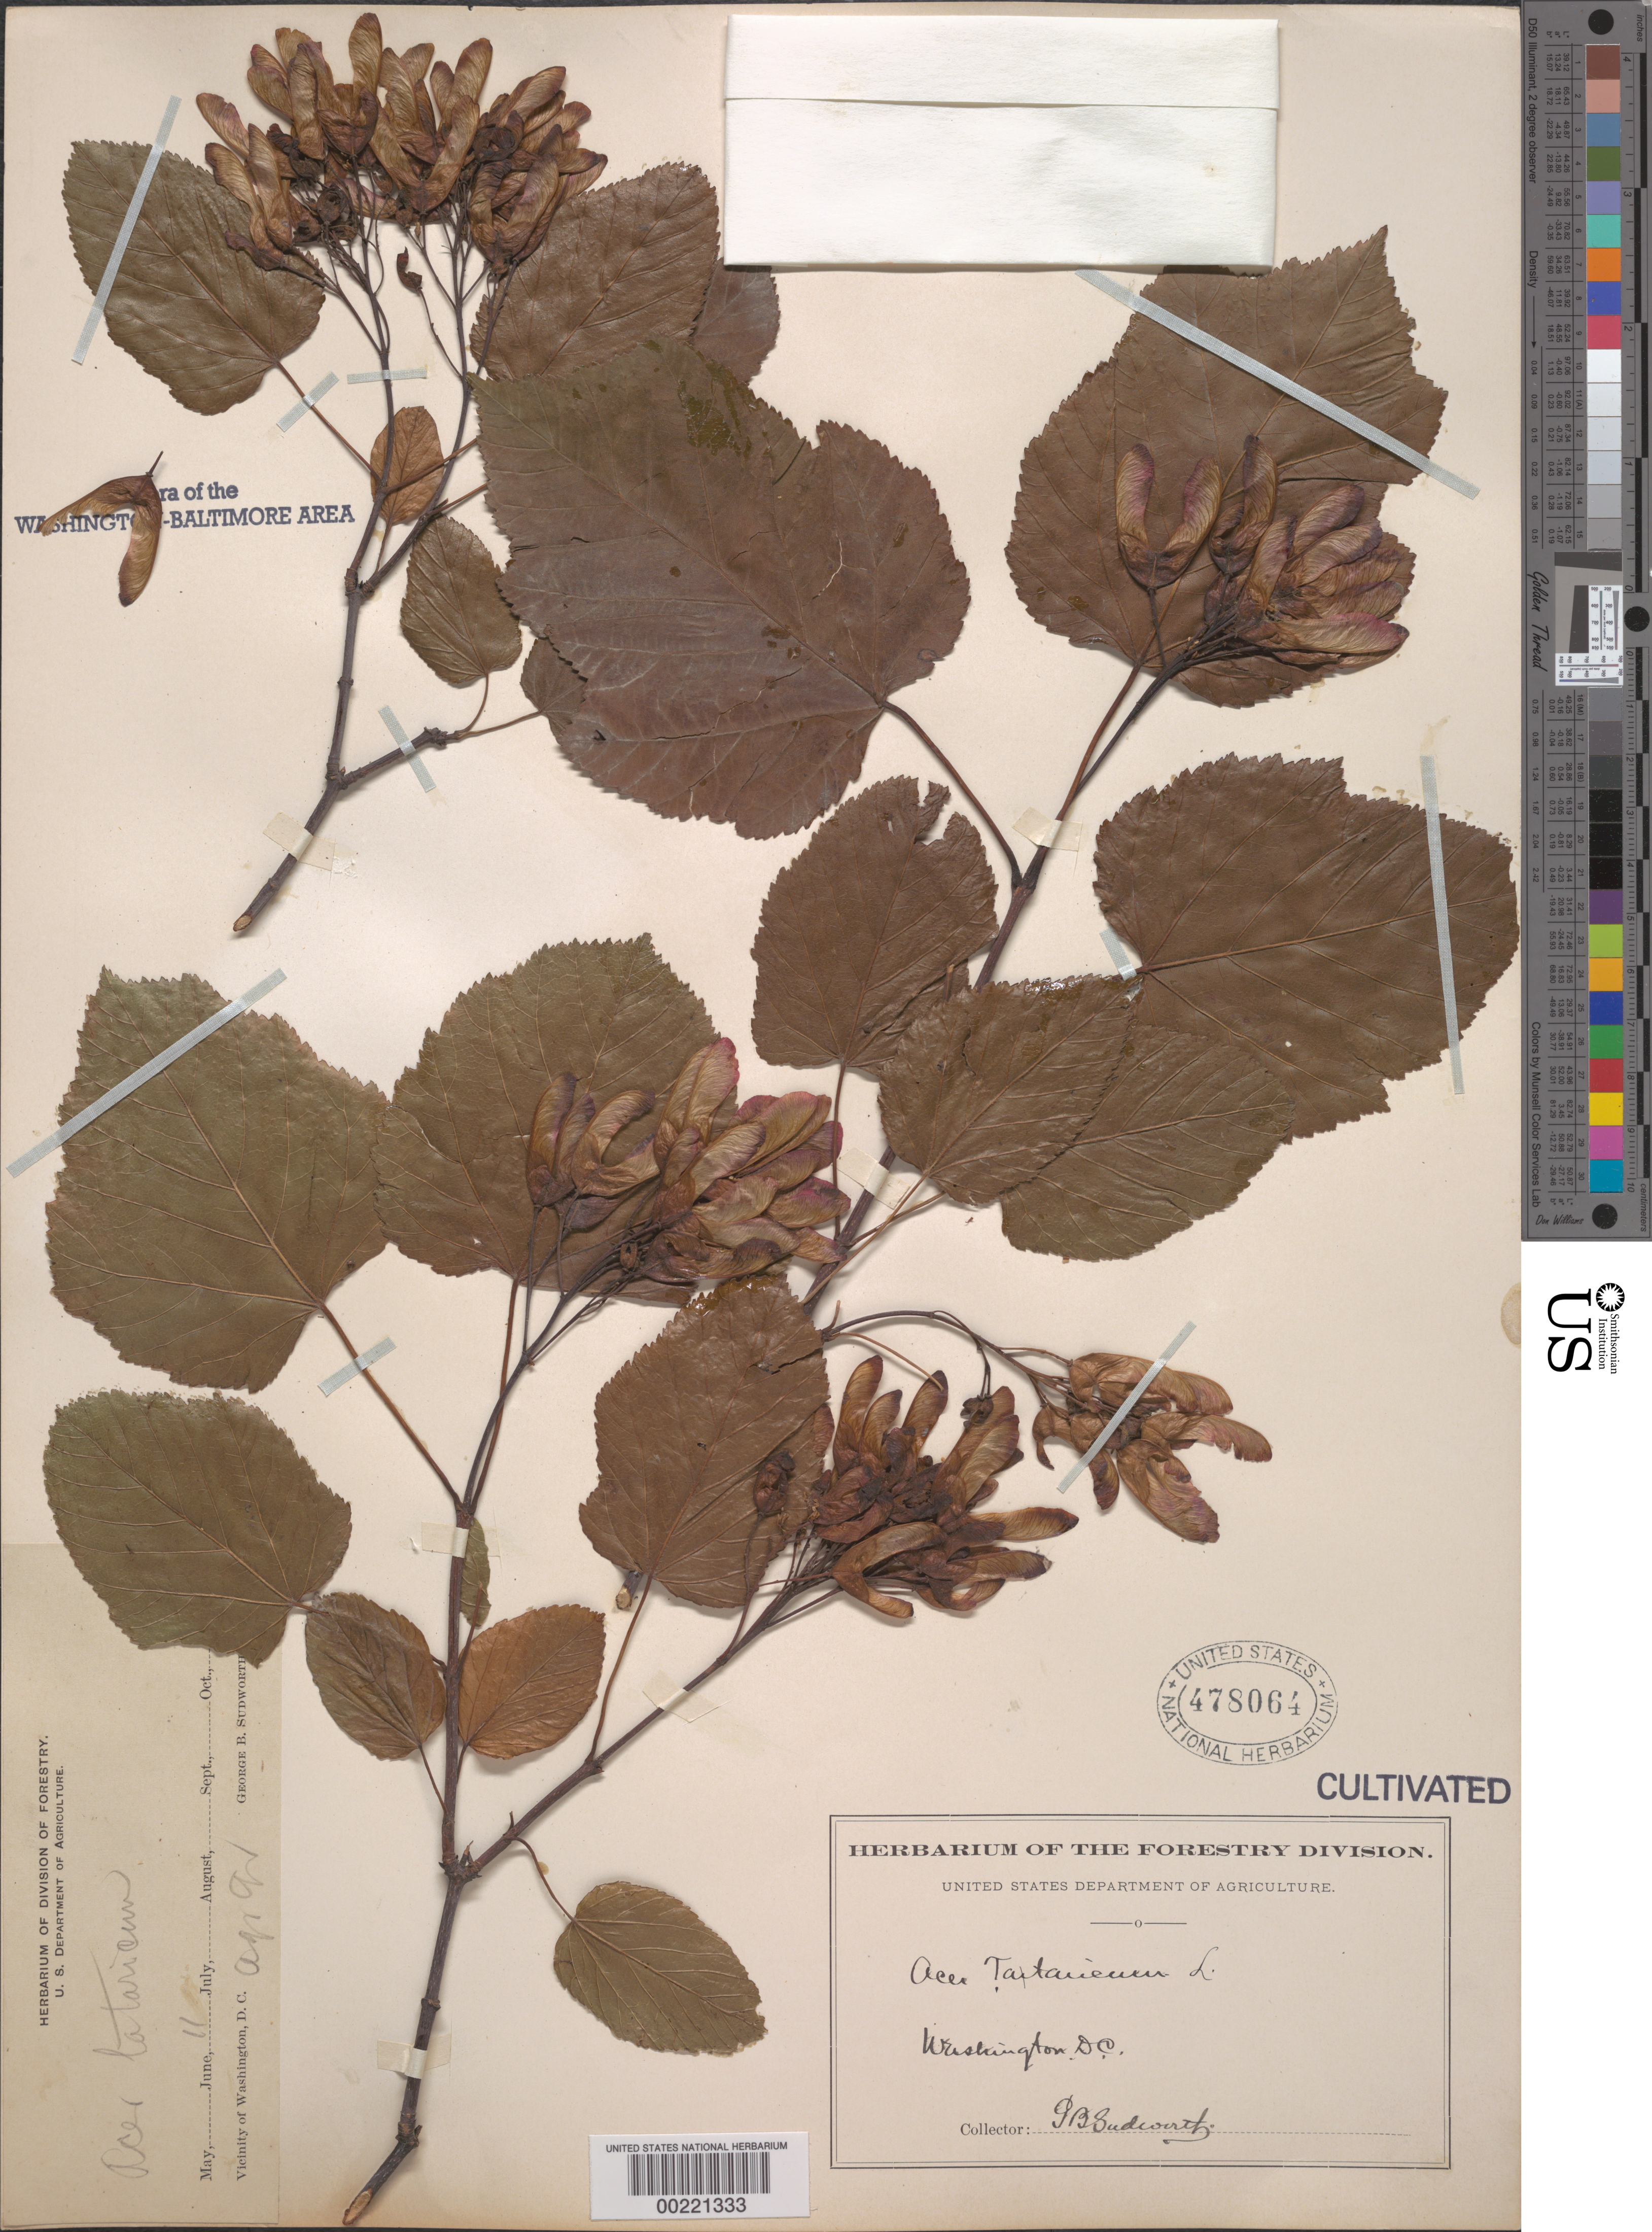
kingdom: Plantae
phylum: Tracheophyta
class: Magnoliopsida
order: Sapindales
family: Sapindaceae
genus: Acer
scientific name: Acer tataricum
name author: L.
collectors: G. B. Sudworth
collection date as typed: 11 Jun 1892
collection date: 1892-06-11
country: United States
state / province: District of Columbia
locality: Department of Agriculture grounds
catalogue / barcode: US 478064